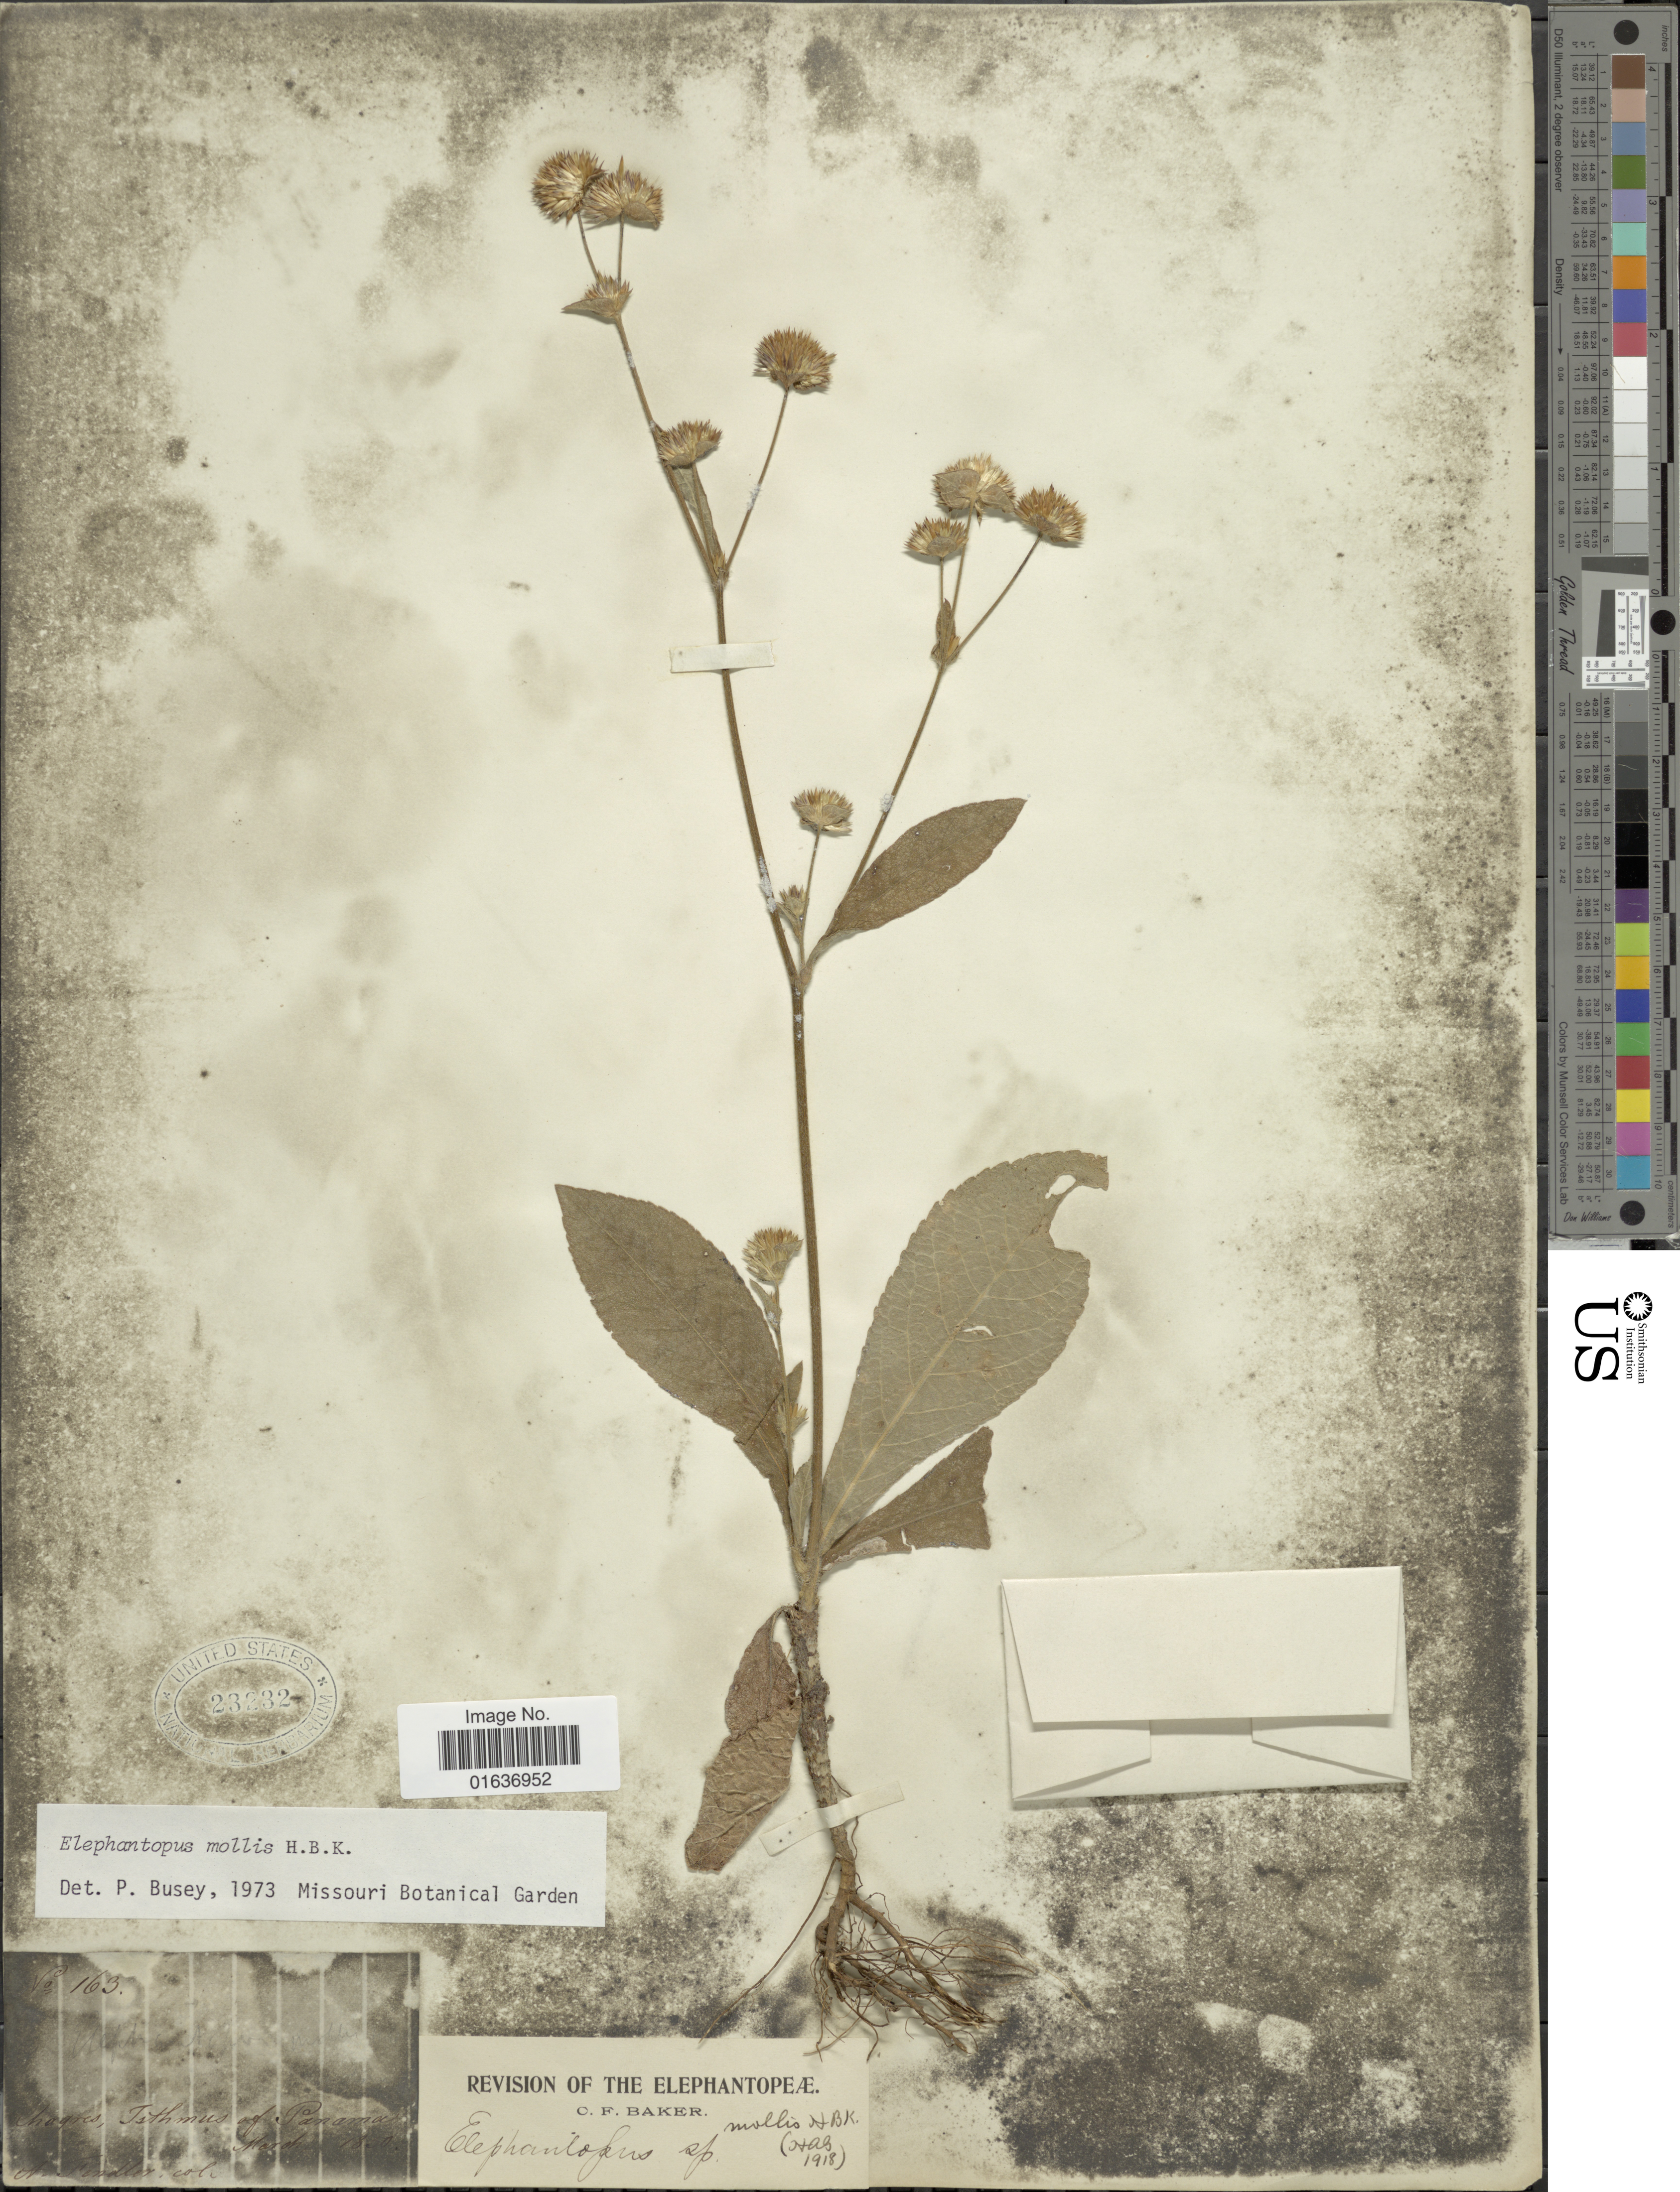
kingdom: Plantae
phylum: Tracheophyta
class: Magnoliopsida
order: Asterales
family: Asteraceae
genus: Elephantopus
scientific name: Elephantopus mollis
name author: Kunth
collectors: A. Findler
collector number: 163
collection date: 1930-03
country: Panama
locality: Shagres, Isthmus of Panama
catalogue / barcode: US 23232